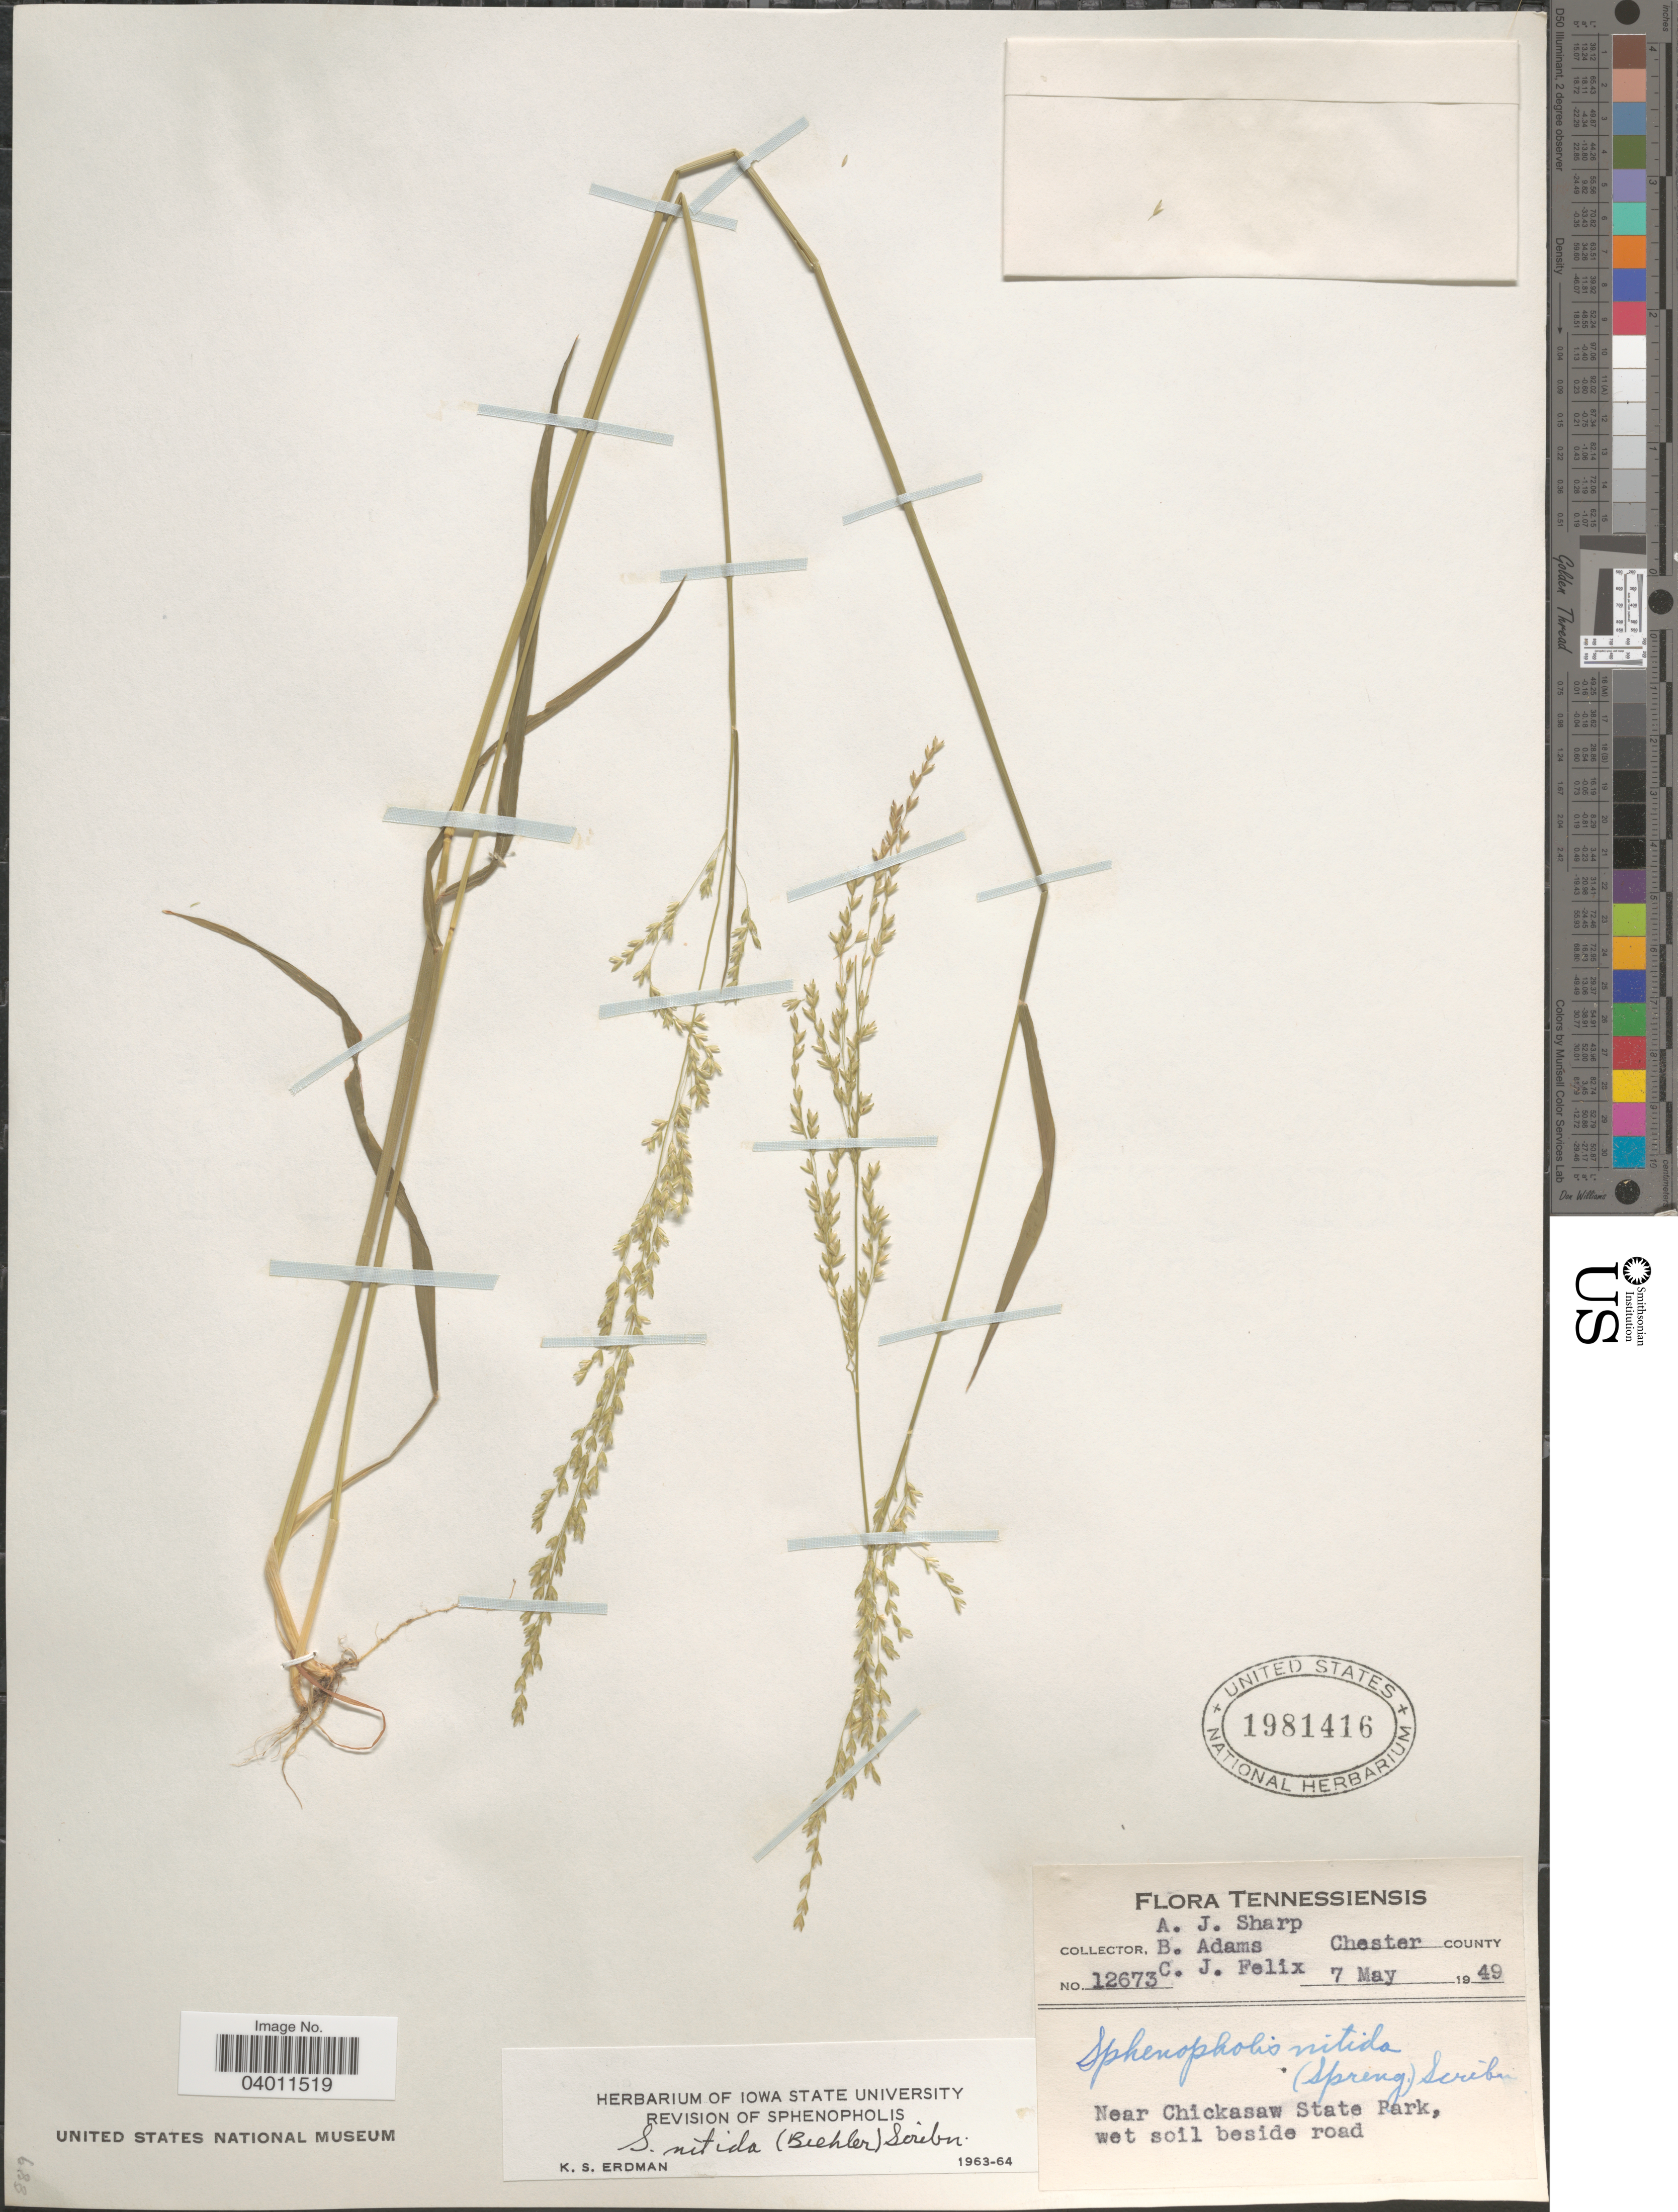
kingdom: Plantae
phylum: Tracheophyta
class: Liliopsida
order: Poales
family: Poaceae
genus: Sphenopholis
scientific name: Sphenopholis nitida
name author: (Biehler) Scribn.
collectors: A. J. Sharp, B. Adams & C. Felix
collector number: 12673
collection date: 1949-05-07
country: United States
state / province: Tennessee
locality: Chester County. Near Chickasaw State Park, wet soil beside road.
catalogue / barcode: US 1981416